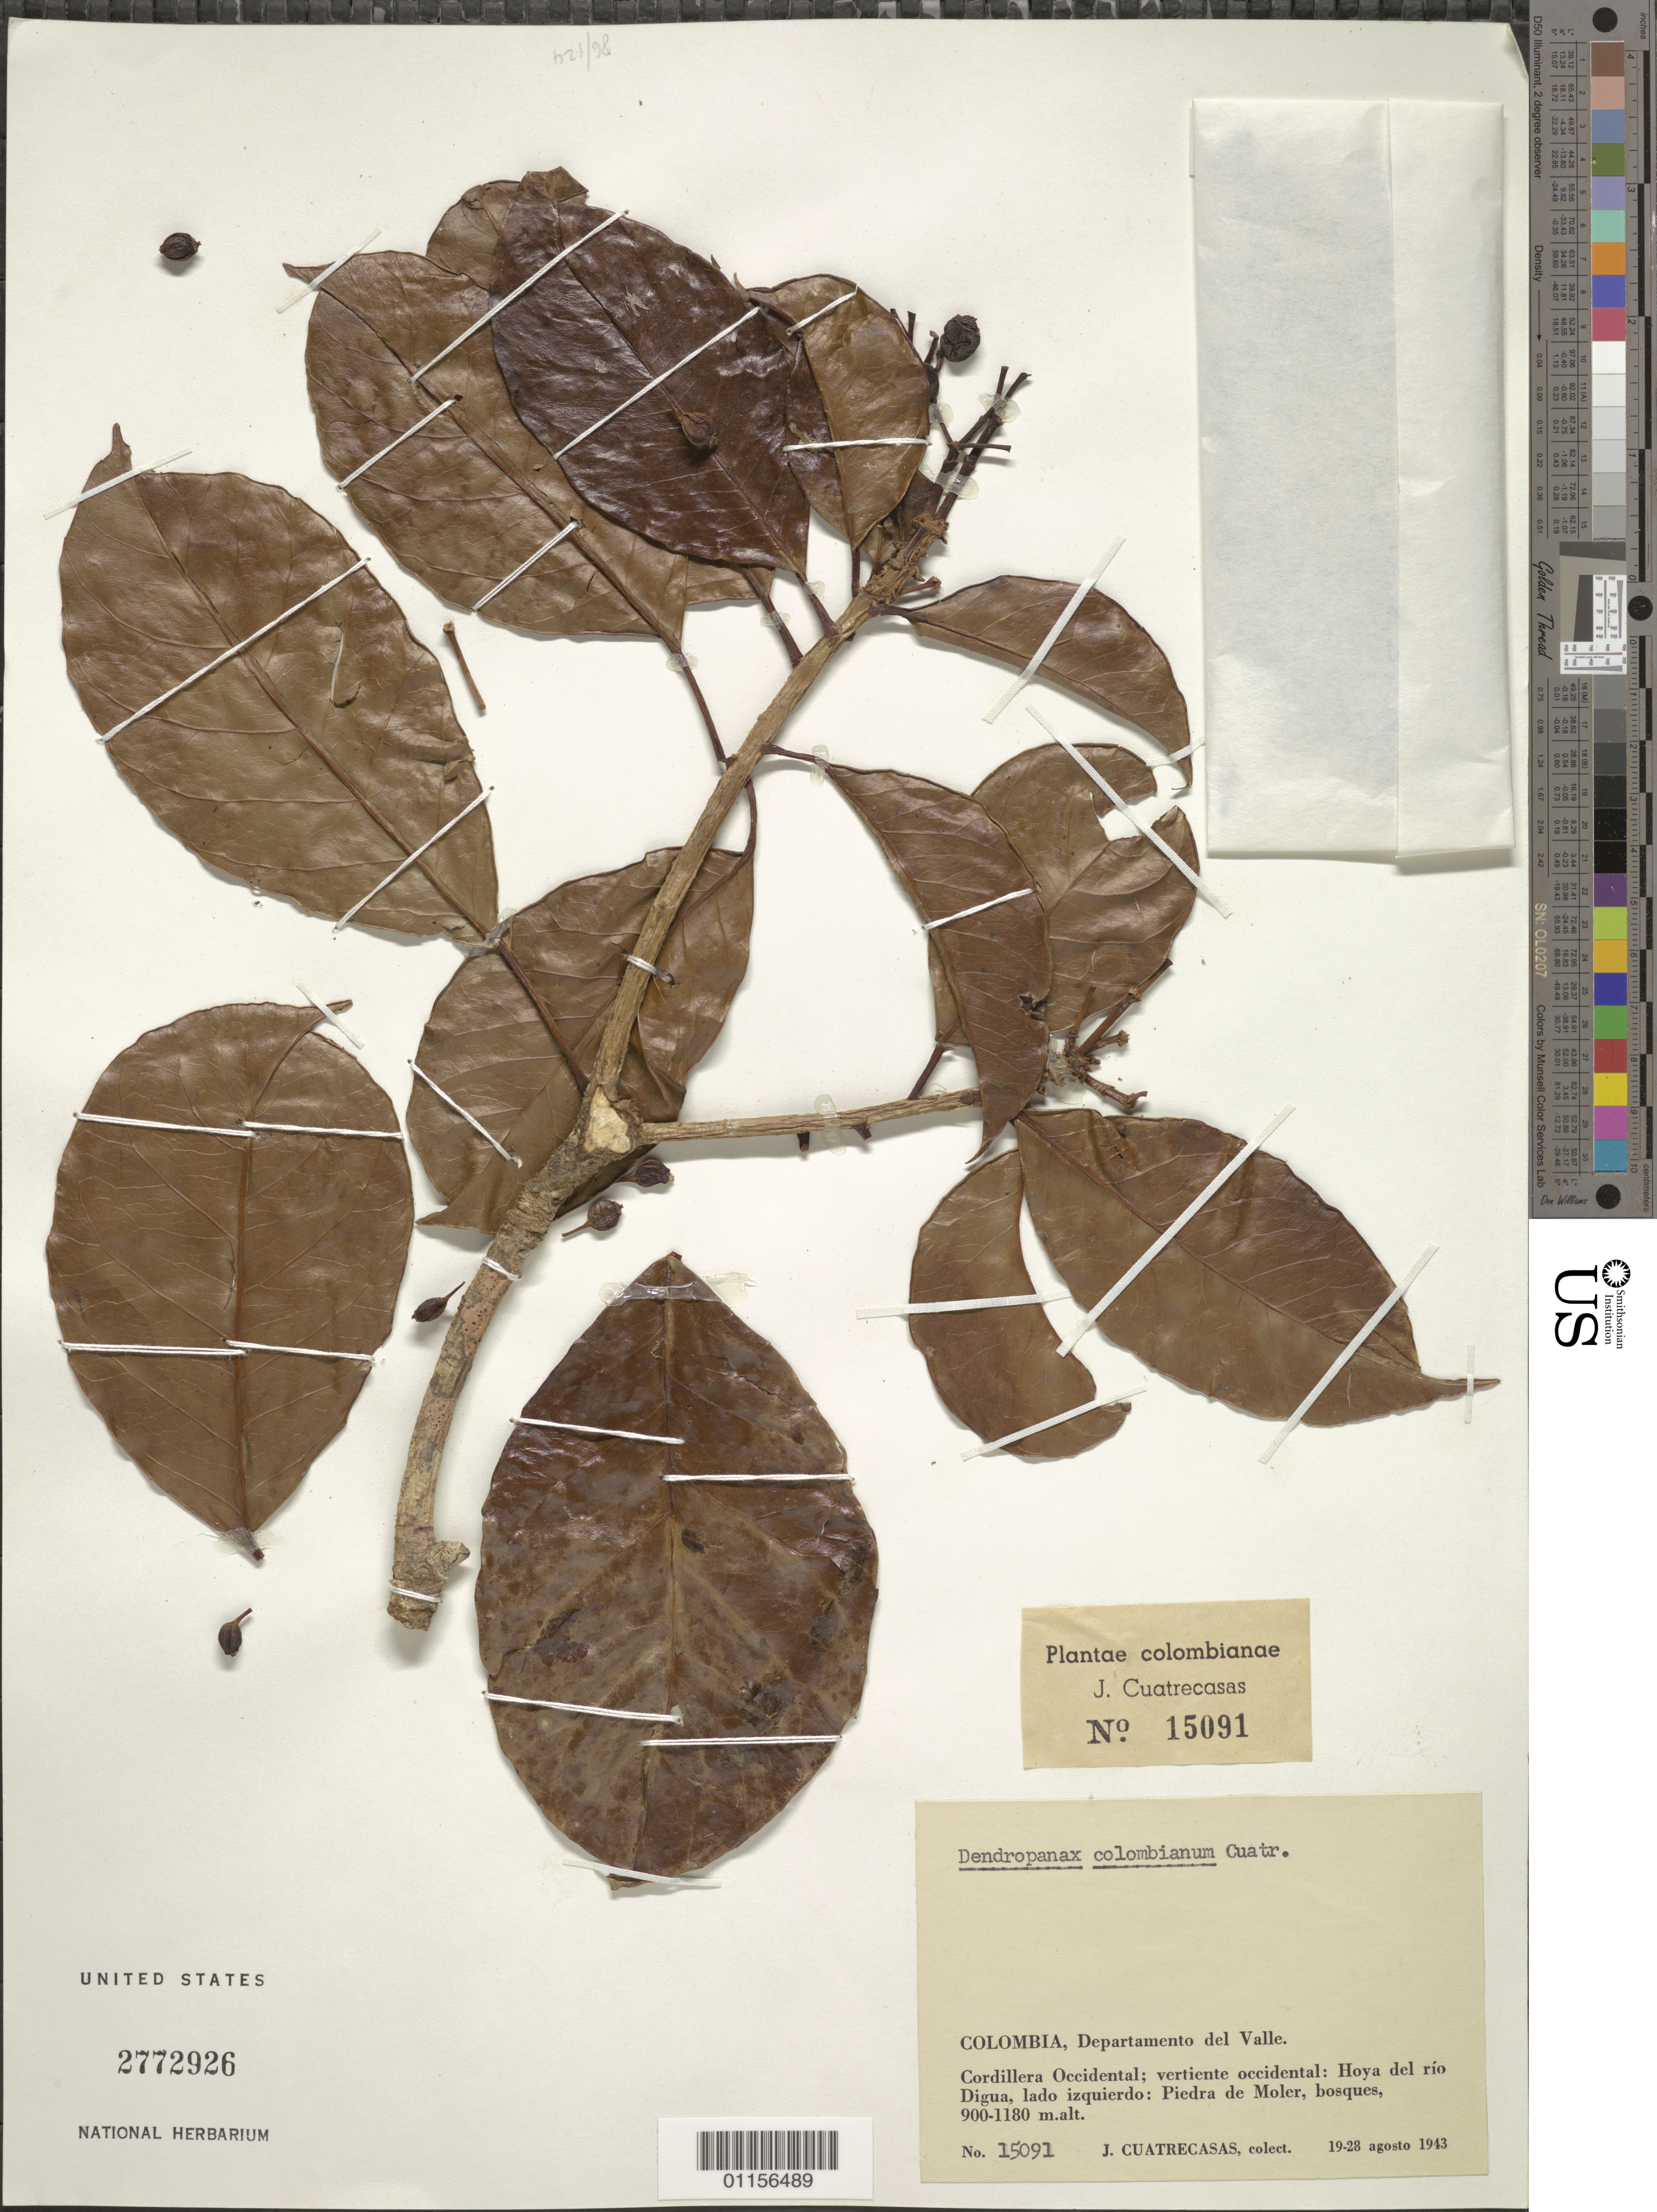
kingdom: Plantae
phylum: Tracheophyta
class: Magnoliopsida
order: Apiales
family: Araliaceae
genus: Dendropanax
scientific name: Dendropanax colombianus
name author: Cuatrec.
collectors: J. Cuatrecasas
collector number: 15091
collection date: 1943-08-19/1943-08-28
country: Colombia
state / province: Valle del Cauca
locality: Cordillera Occidental, vertiente occidental: Hoya del rio Digua, lado izquierdo: Piedra de Moler, bosques.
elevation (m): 900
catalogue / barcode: US 2772926